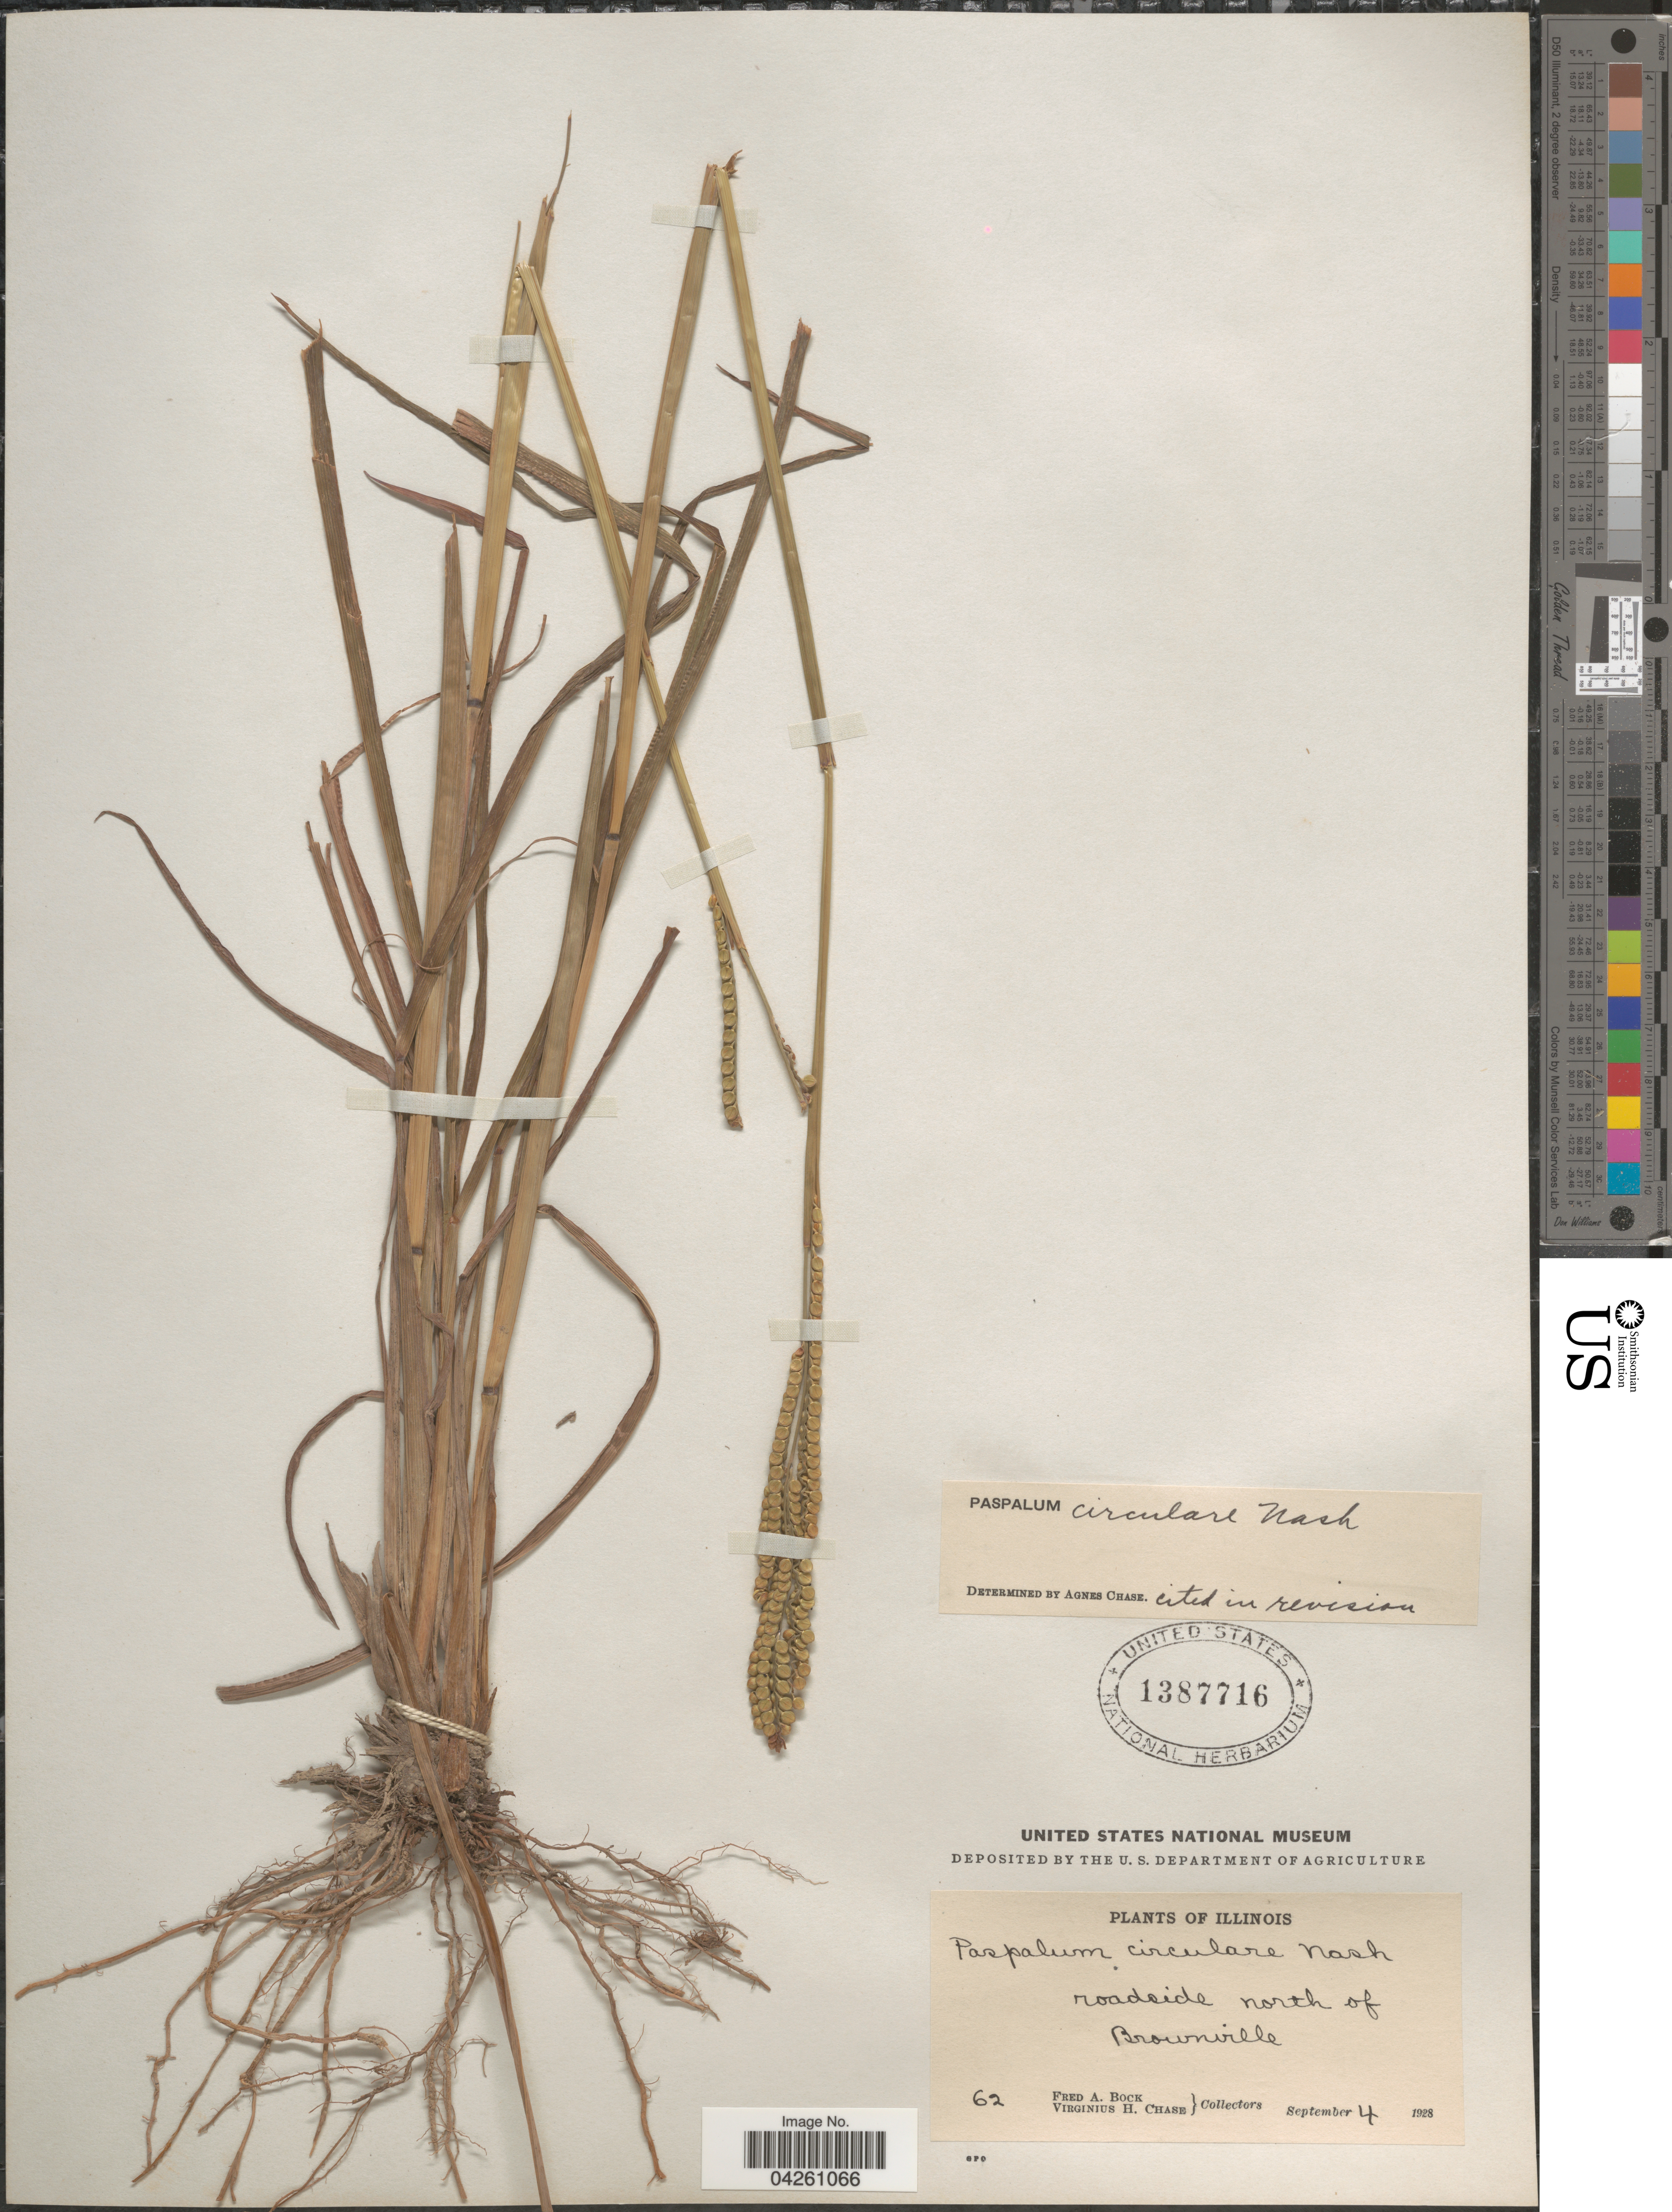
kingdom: Plantae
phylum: Tracheophyta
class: Liliopsida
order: Poales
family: Poaceae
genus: Paspalum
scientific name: Paspalum circulare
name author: Nash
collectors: F. Bock & V. H. Chase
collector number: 62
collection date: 1928-09-04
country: United States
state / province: Illinois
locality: Roadside north of Brownville.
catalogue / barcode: US 1387716